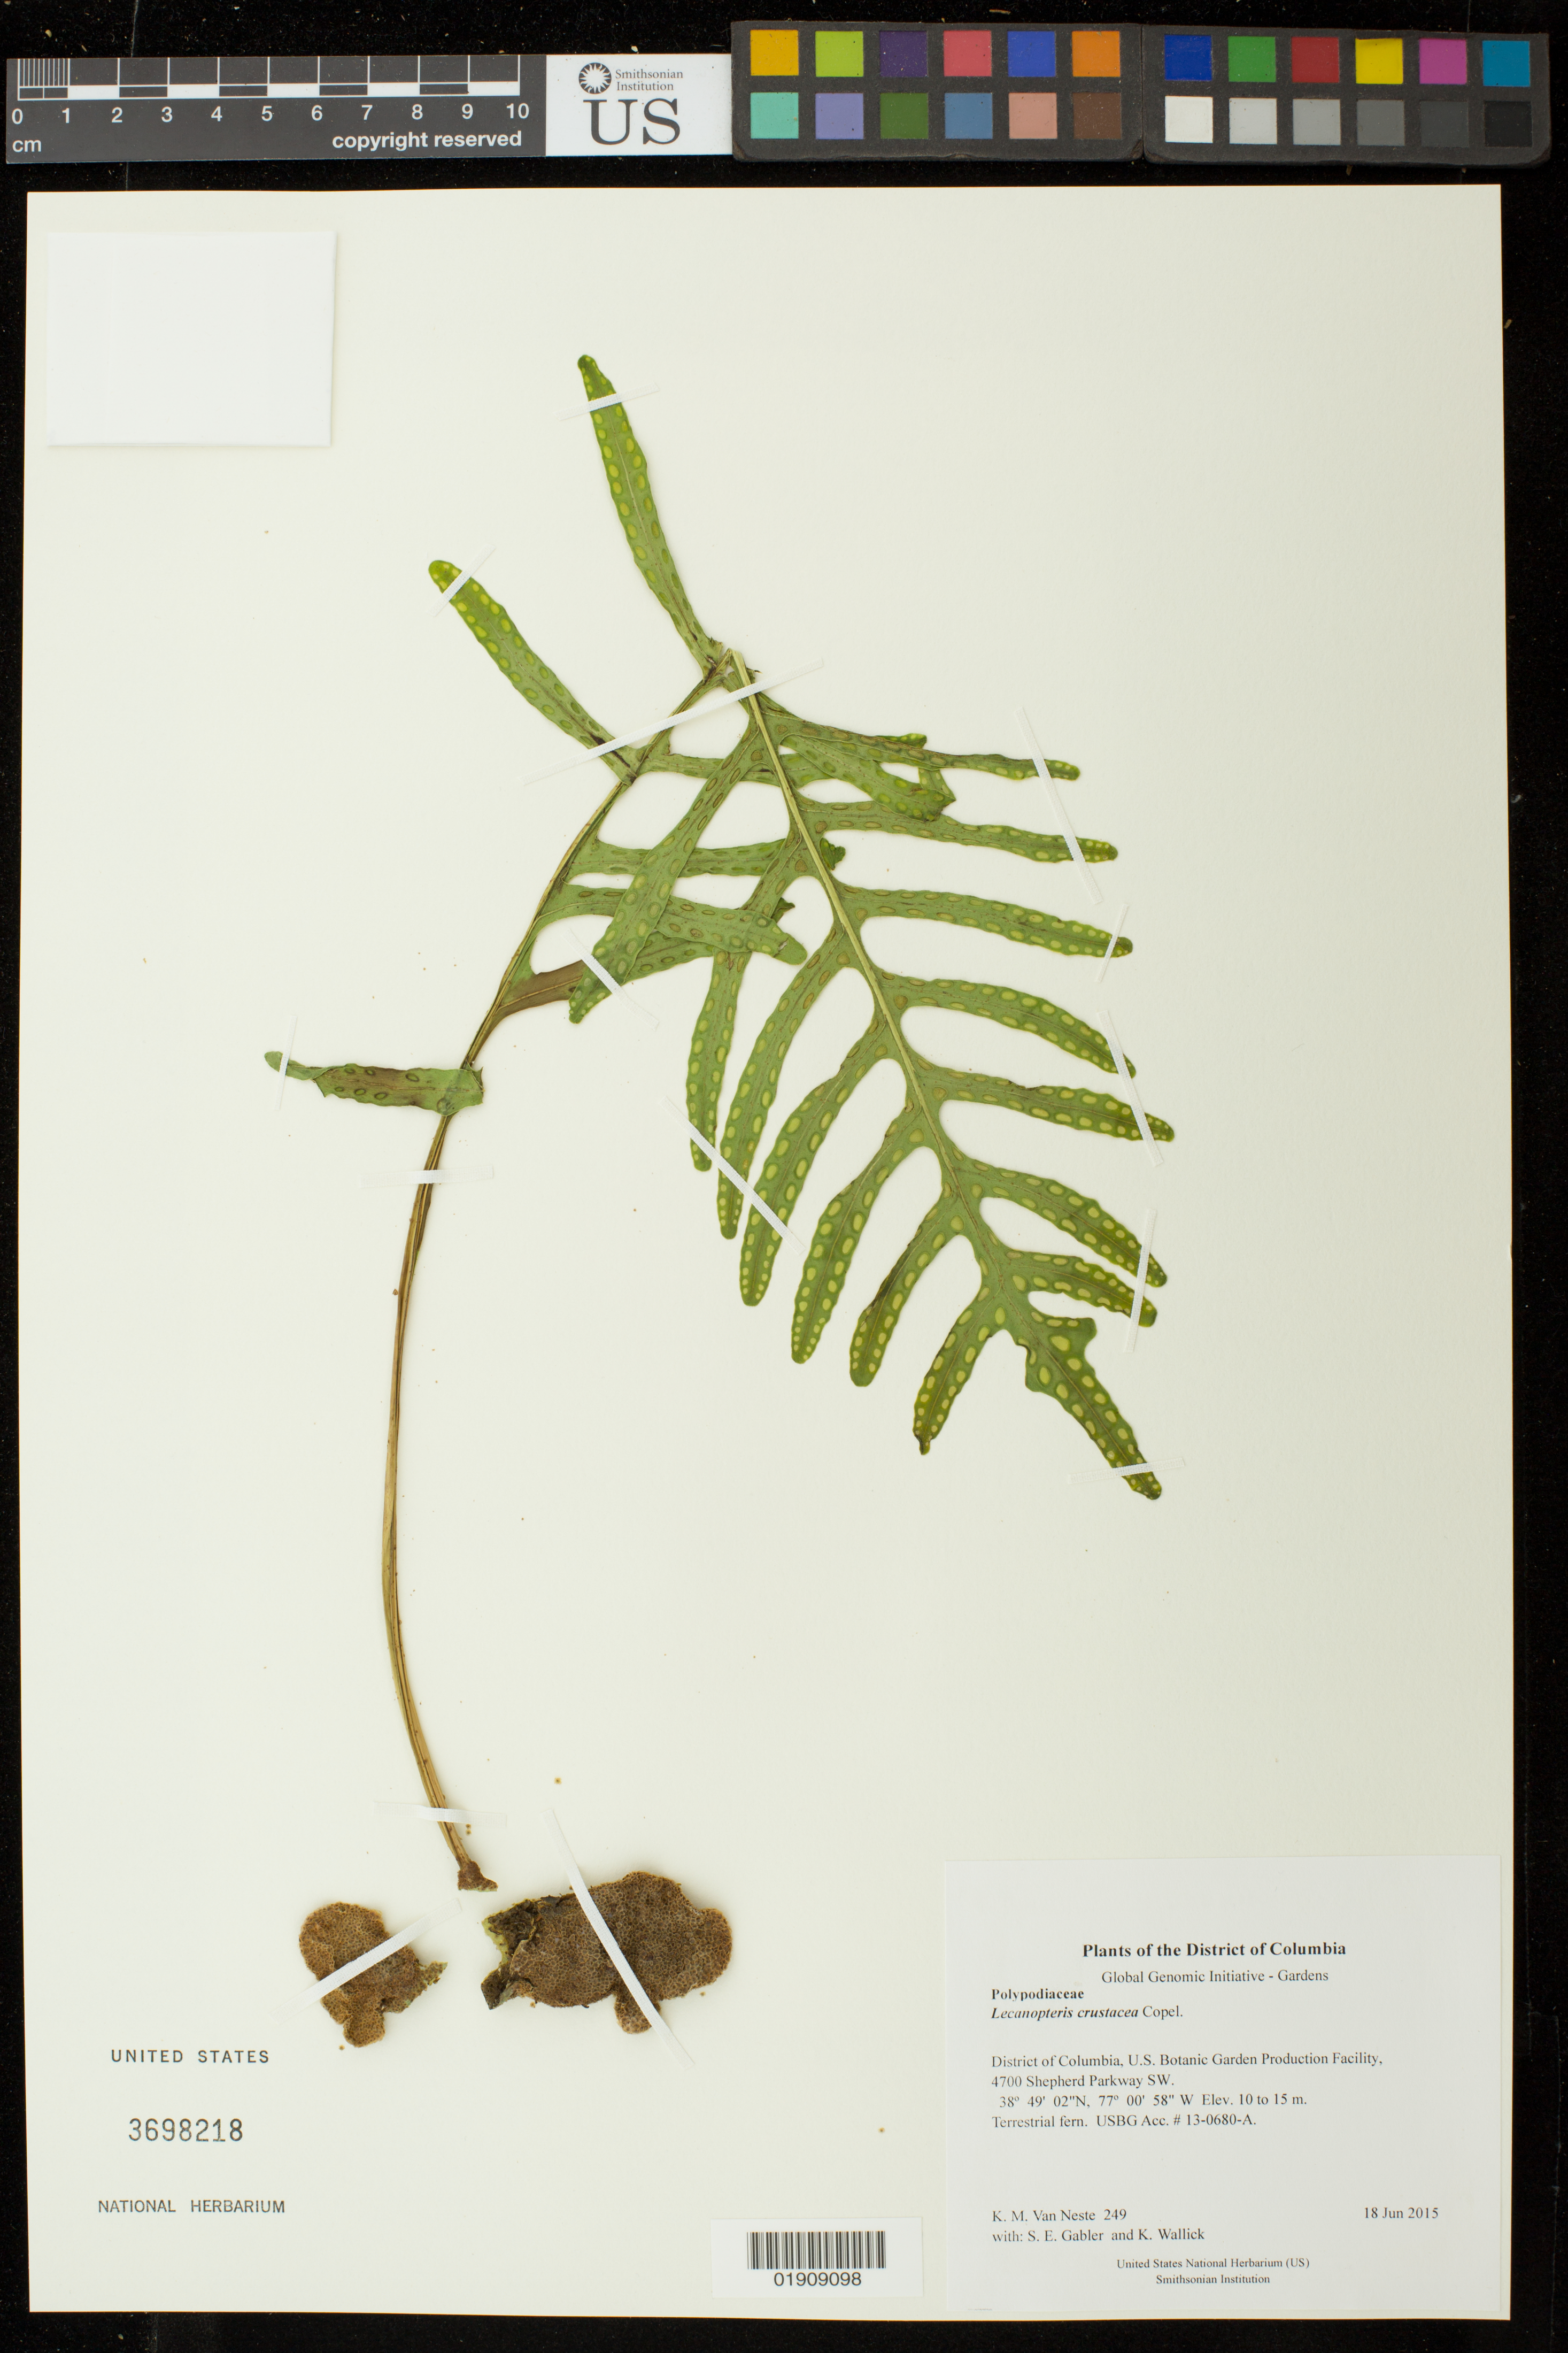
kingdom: Plantae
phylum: Tracheophyta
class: Polypodiopsida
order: Polypodiales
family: Polypodiaceae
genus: Lecanopteris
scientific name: Lecanopteris crustacea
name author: Copel.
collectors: K. M. Van Neste, S. E. Gabler & K. Wallick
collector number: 249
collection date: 2015-06-18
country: United States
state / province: District of Columbia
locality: U.S. Botanic Garden Production Facility, 4700 Shepherd Parkway SW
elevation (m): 10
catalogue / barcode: US 3698218